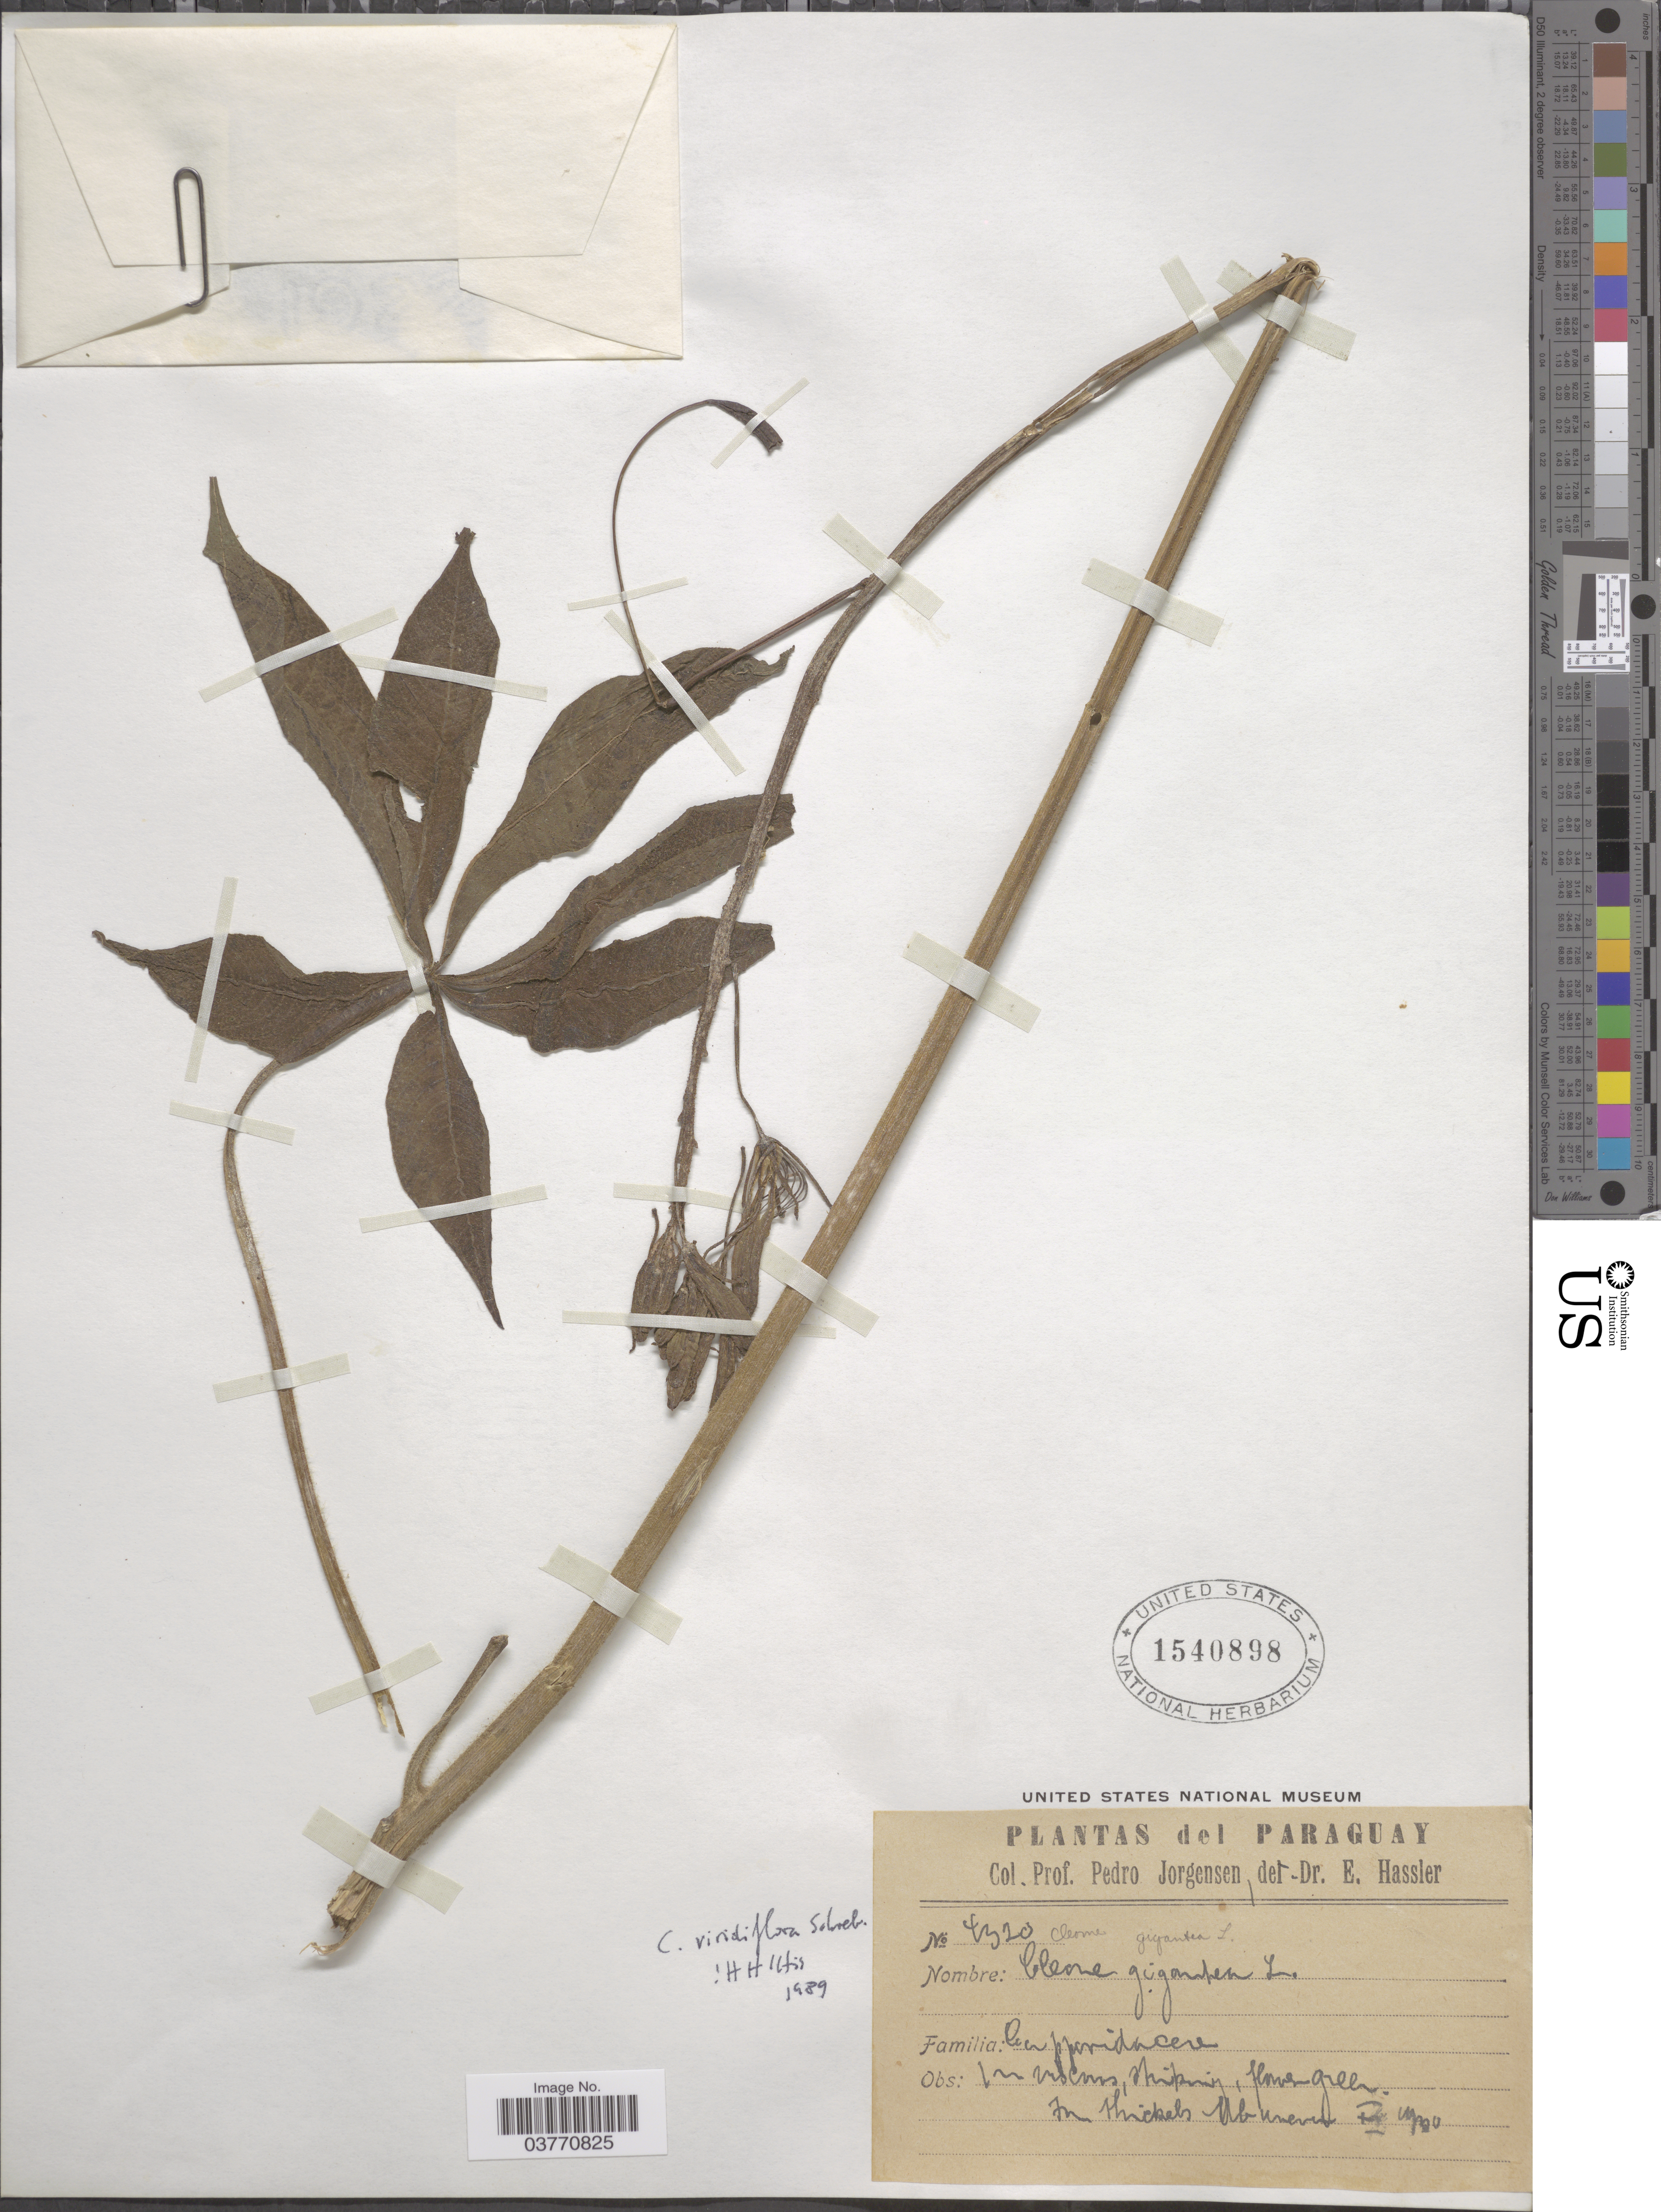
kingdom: Plantae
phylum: Tracheophyta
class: Magnoliopsida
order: Brassicales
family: Cleomaceae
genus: Melidiscus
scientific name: Melidiscus gigantea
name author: (L.) Raf.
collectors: P. Jörgensen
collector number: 4320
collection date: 1900-11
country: Paraguay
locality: In thickets Ubunern [interpreted].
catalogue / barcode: US 1540898